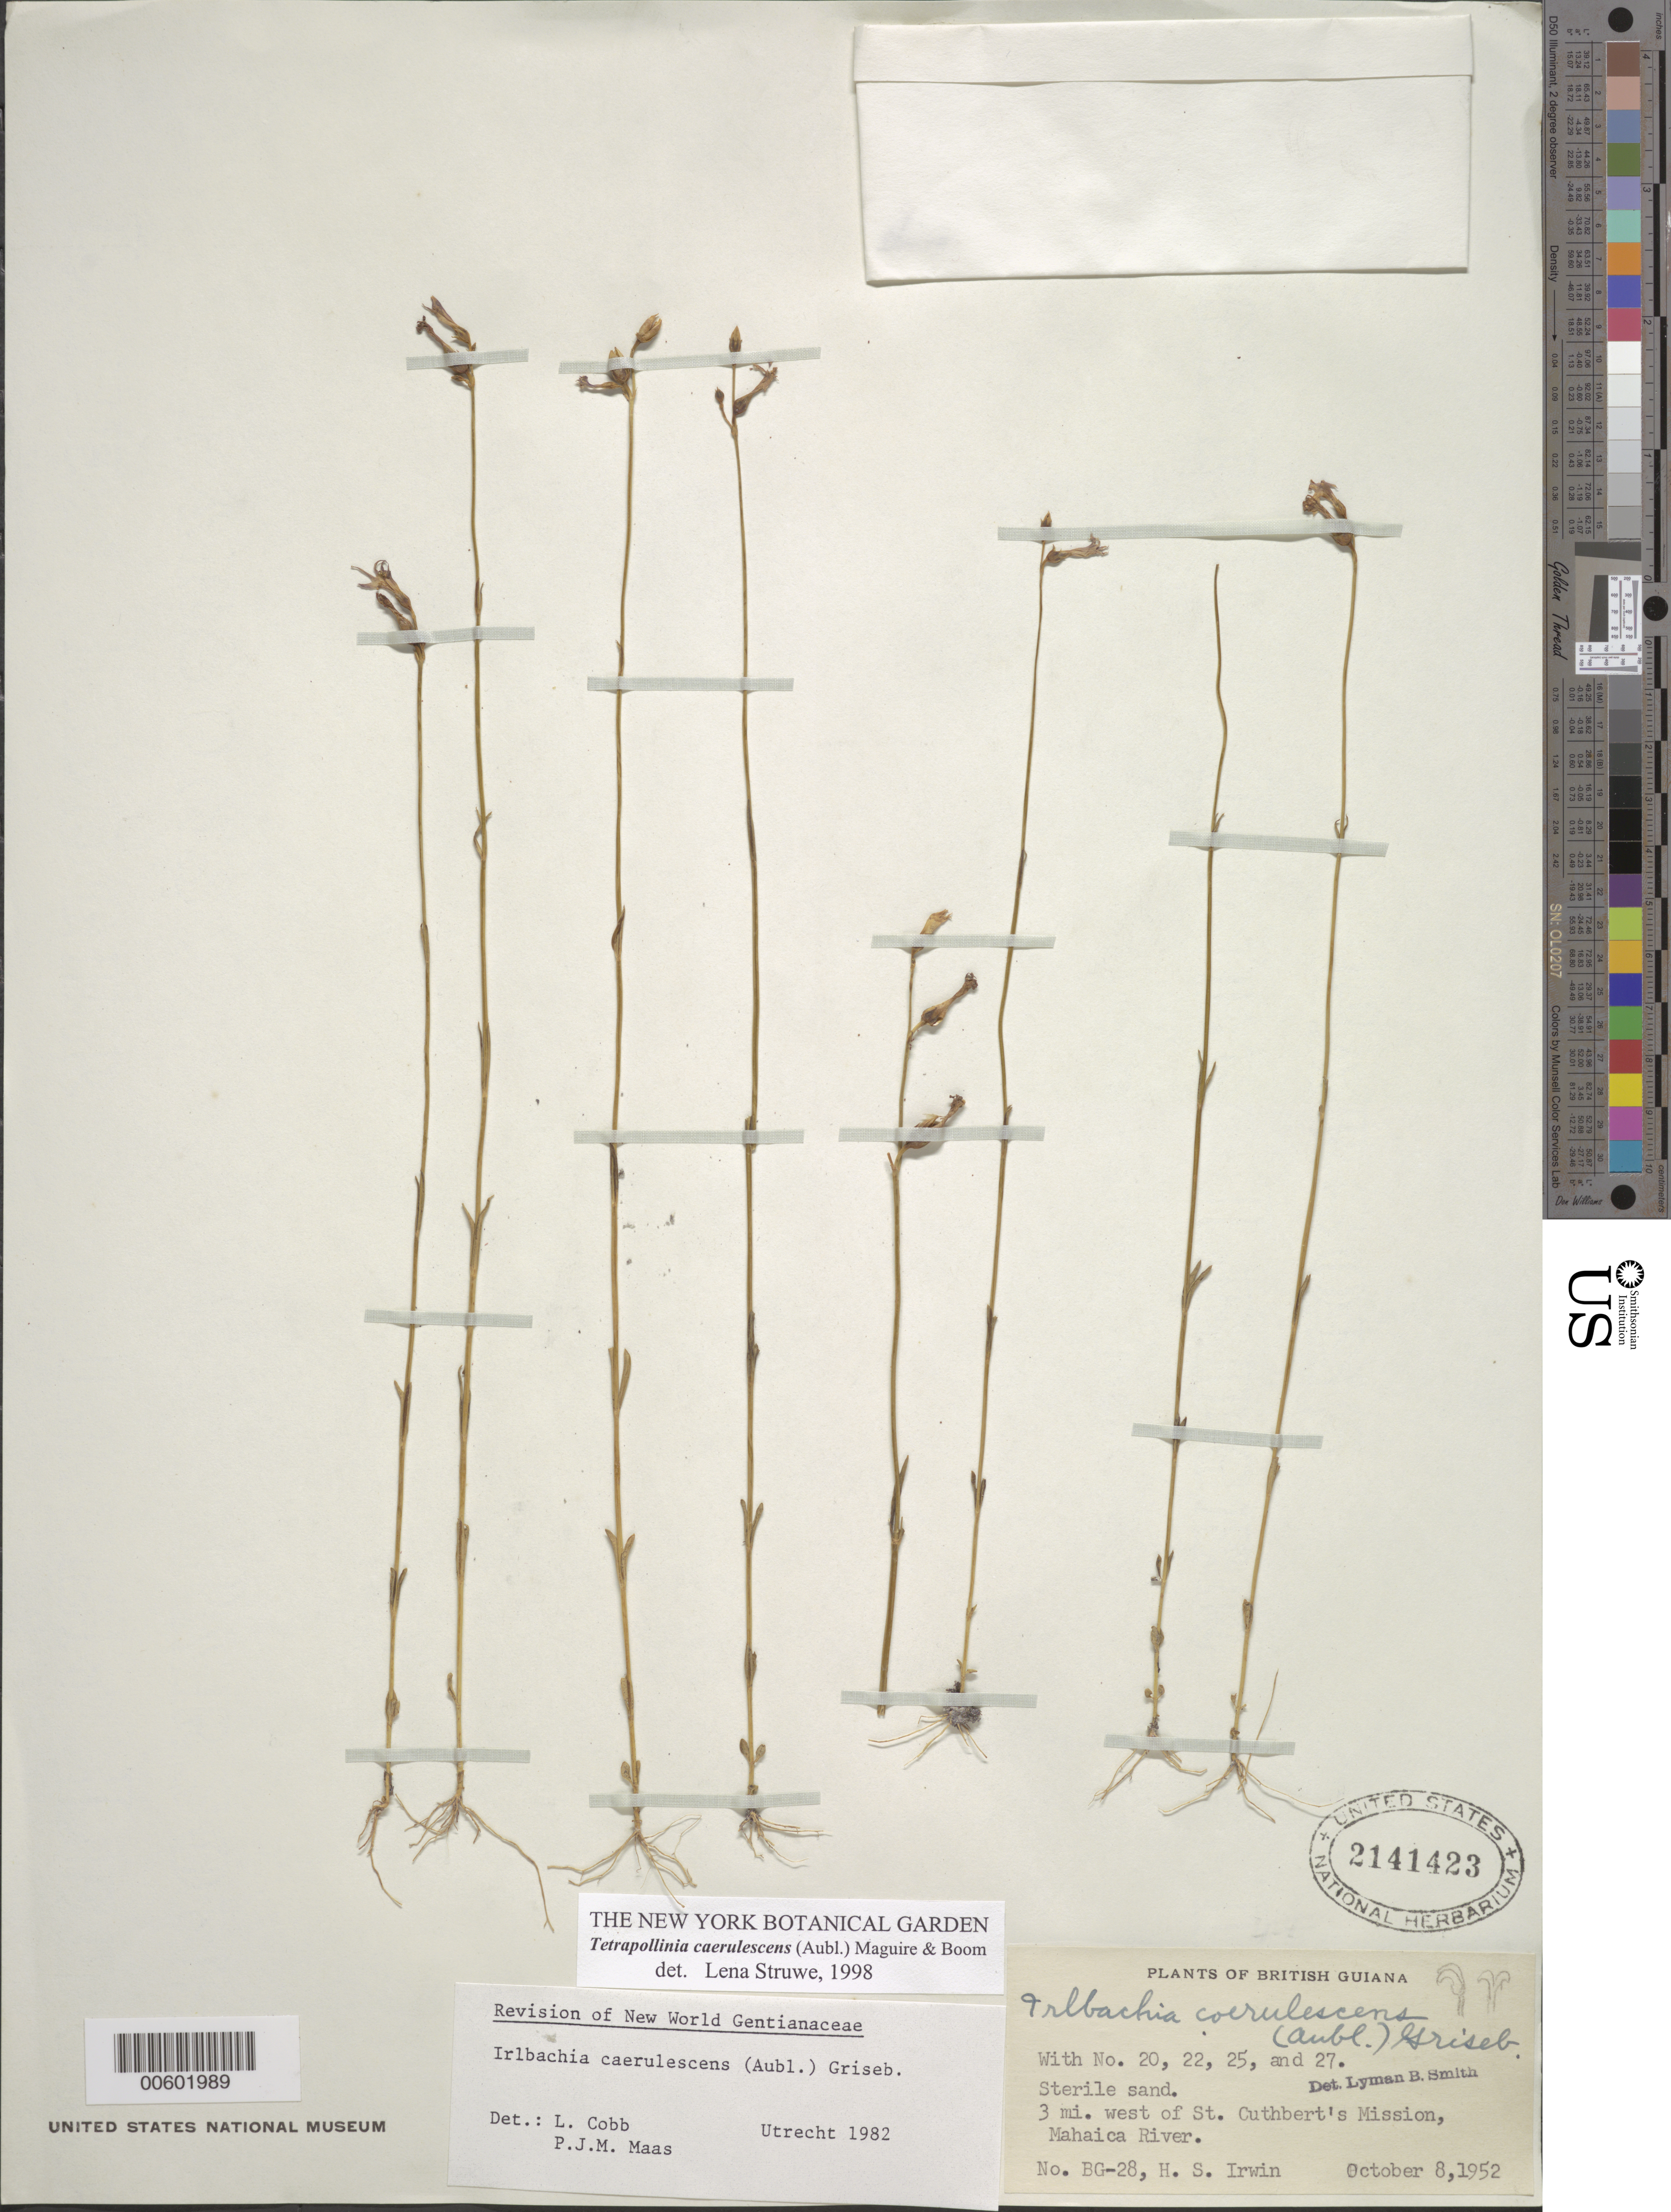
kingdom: Plantae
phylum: Tracheophyta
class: Magnoliopsida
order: Gentianales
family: Gentianaceae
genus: Tetrapollinia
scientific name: Tetrapollinia caerulescens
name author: (Aubl.) Maguire & B.M. Boom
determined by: Struwe, L.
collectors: H. Irwin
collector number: BG 28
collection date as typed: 8-Oct-52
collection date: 1952-10-08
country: Guyana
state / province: Demerara-Mahaica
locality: St. Cuthbert's Mission, 3 mi. W of; Mahaica River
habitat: Sterile sand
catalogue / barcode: US 2141423